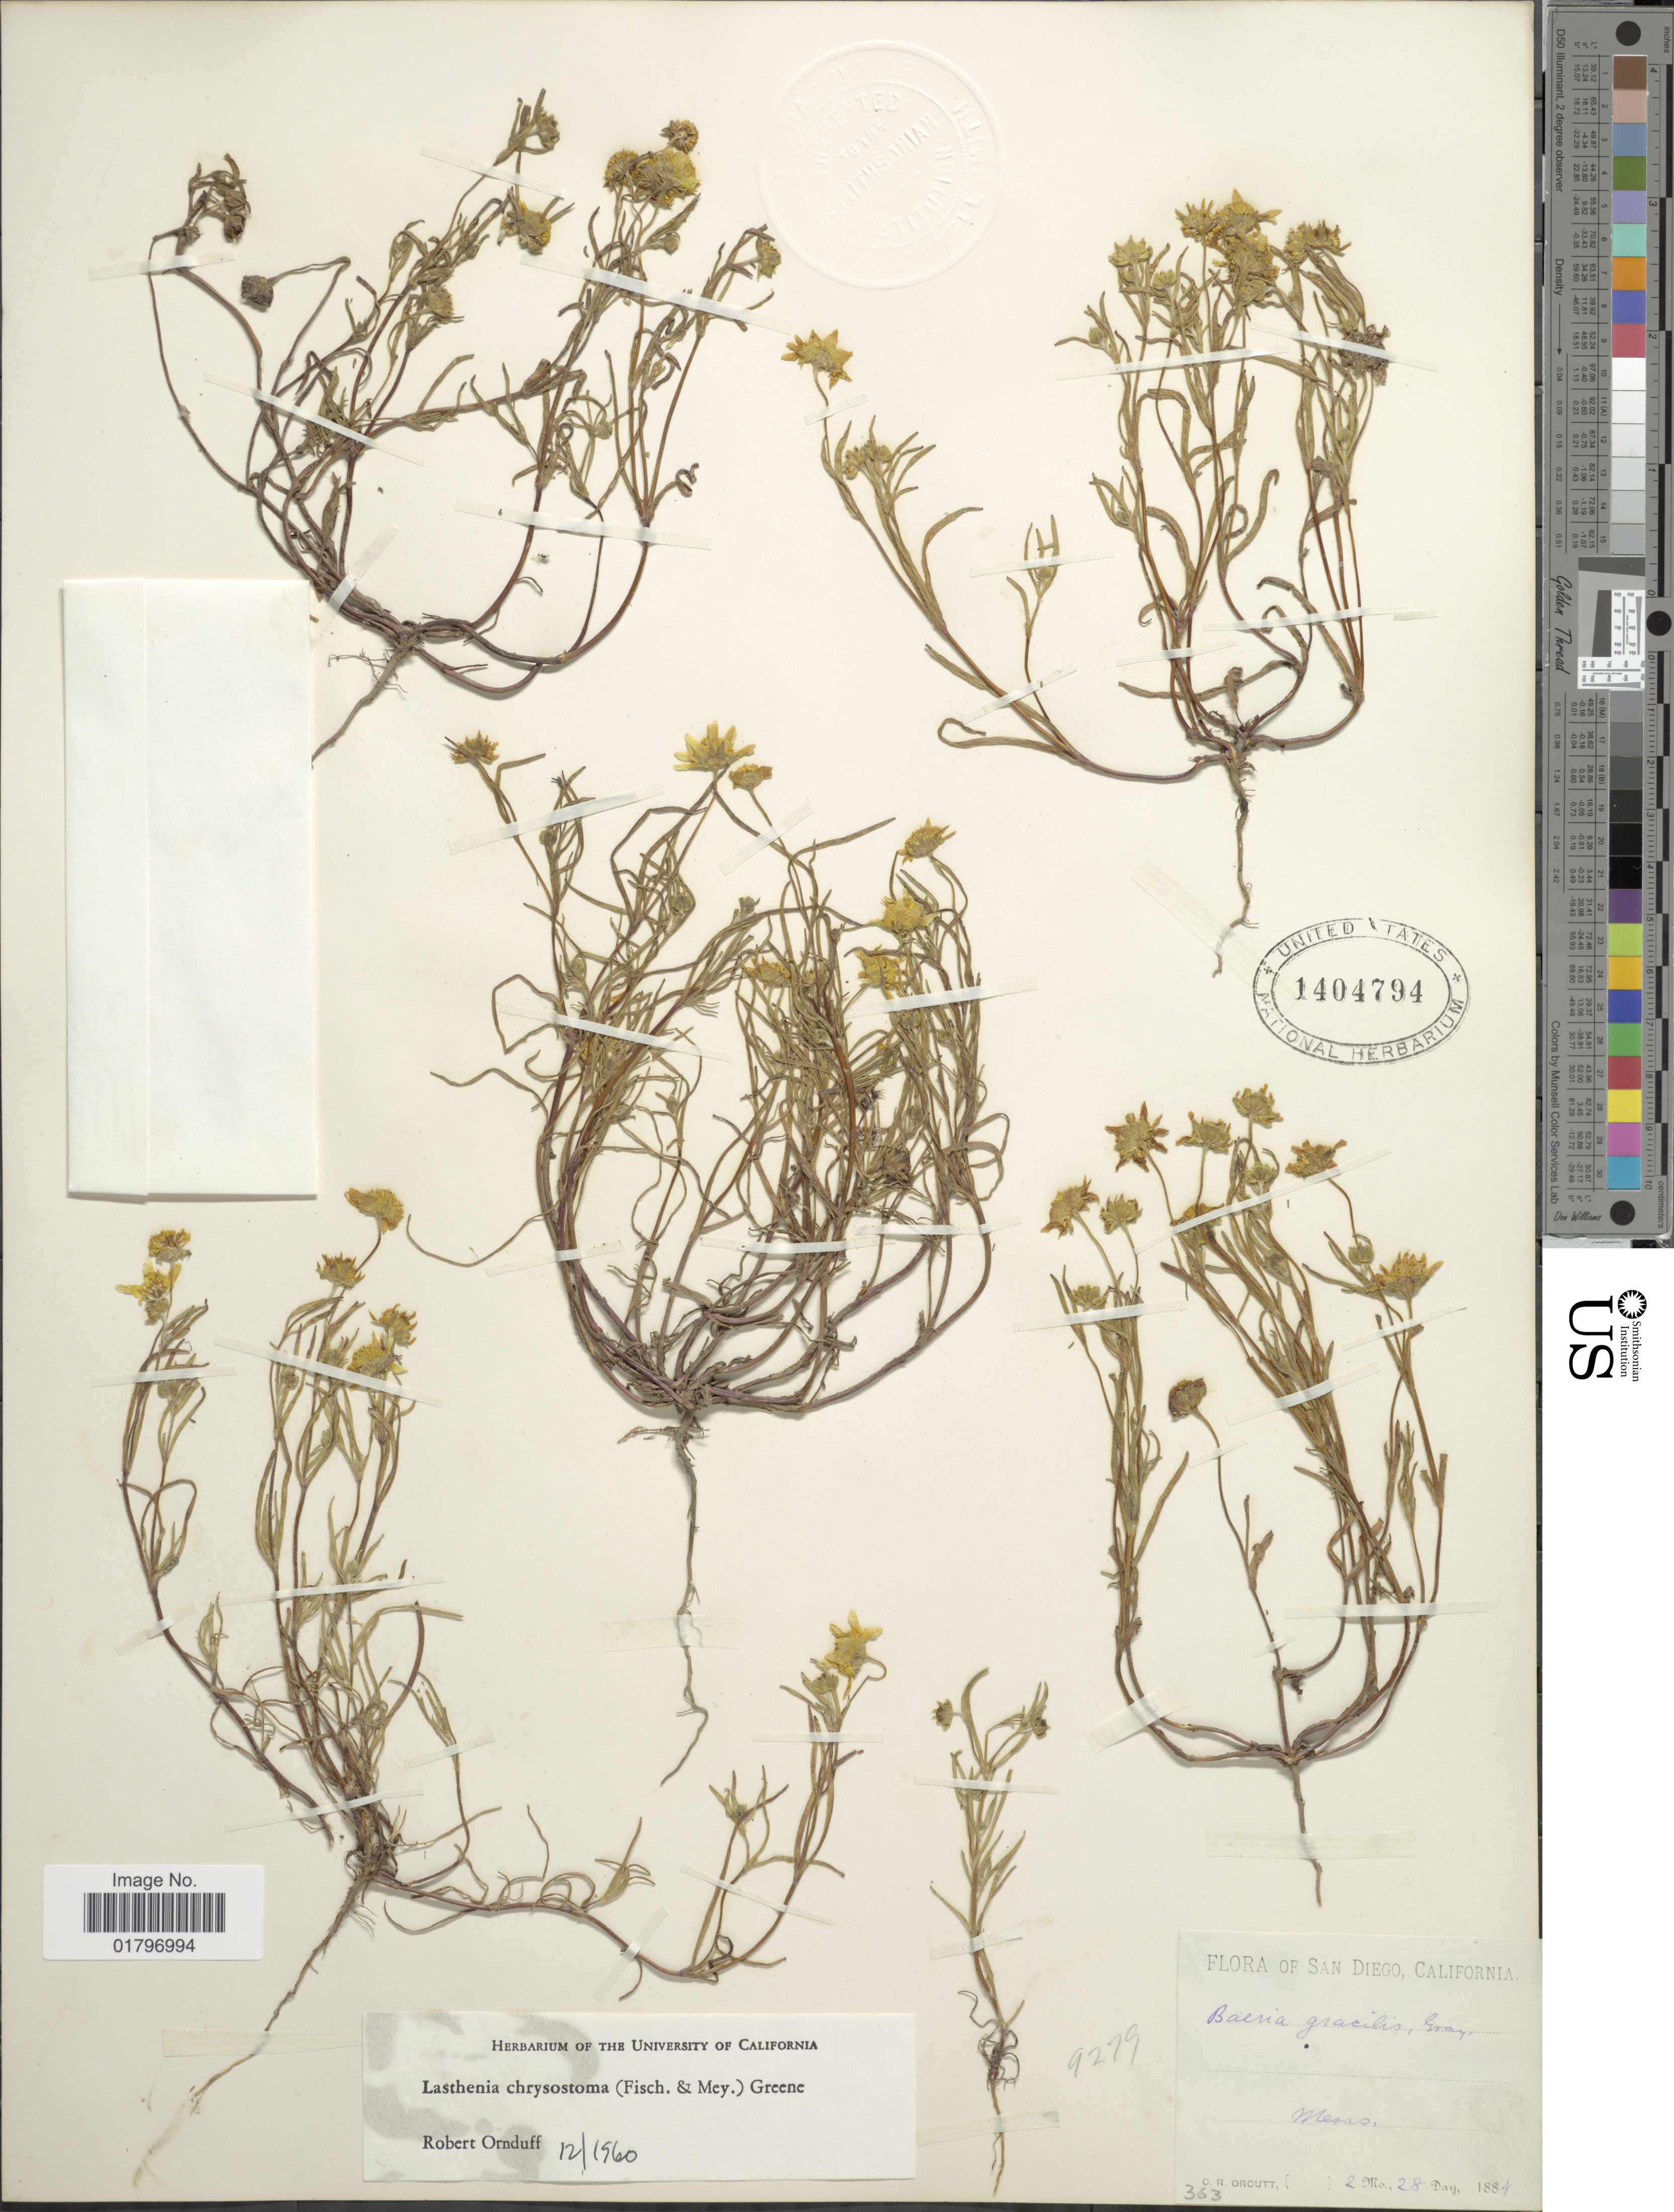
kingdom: Plantae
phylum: Tracheophyta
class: Magnoliopsida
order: Asterales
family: Asteraceae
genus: Lasthenia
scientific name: Lasthenia chrysostoma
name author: (Fisch. & C.A. Mey.) Greene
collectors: C. R. Orcutt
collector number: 363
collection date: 1884-02-28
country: United States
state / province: California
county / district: San Diego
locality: San Diego, California. Mesas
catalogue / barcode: US 1404794